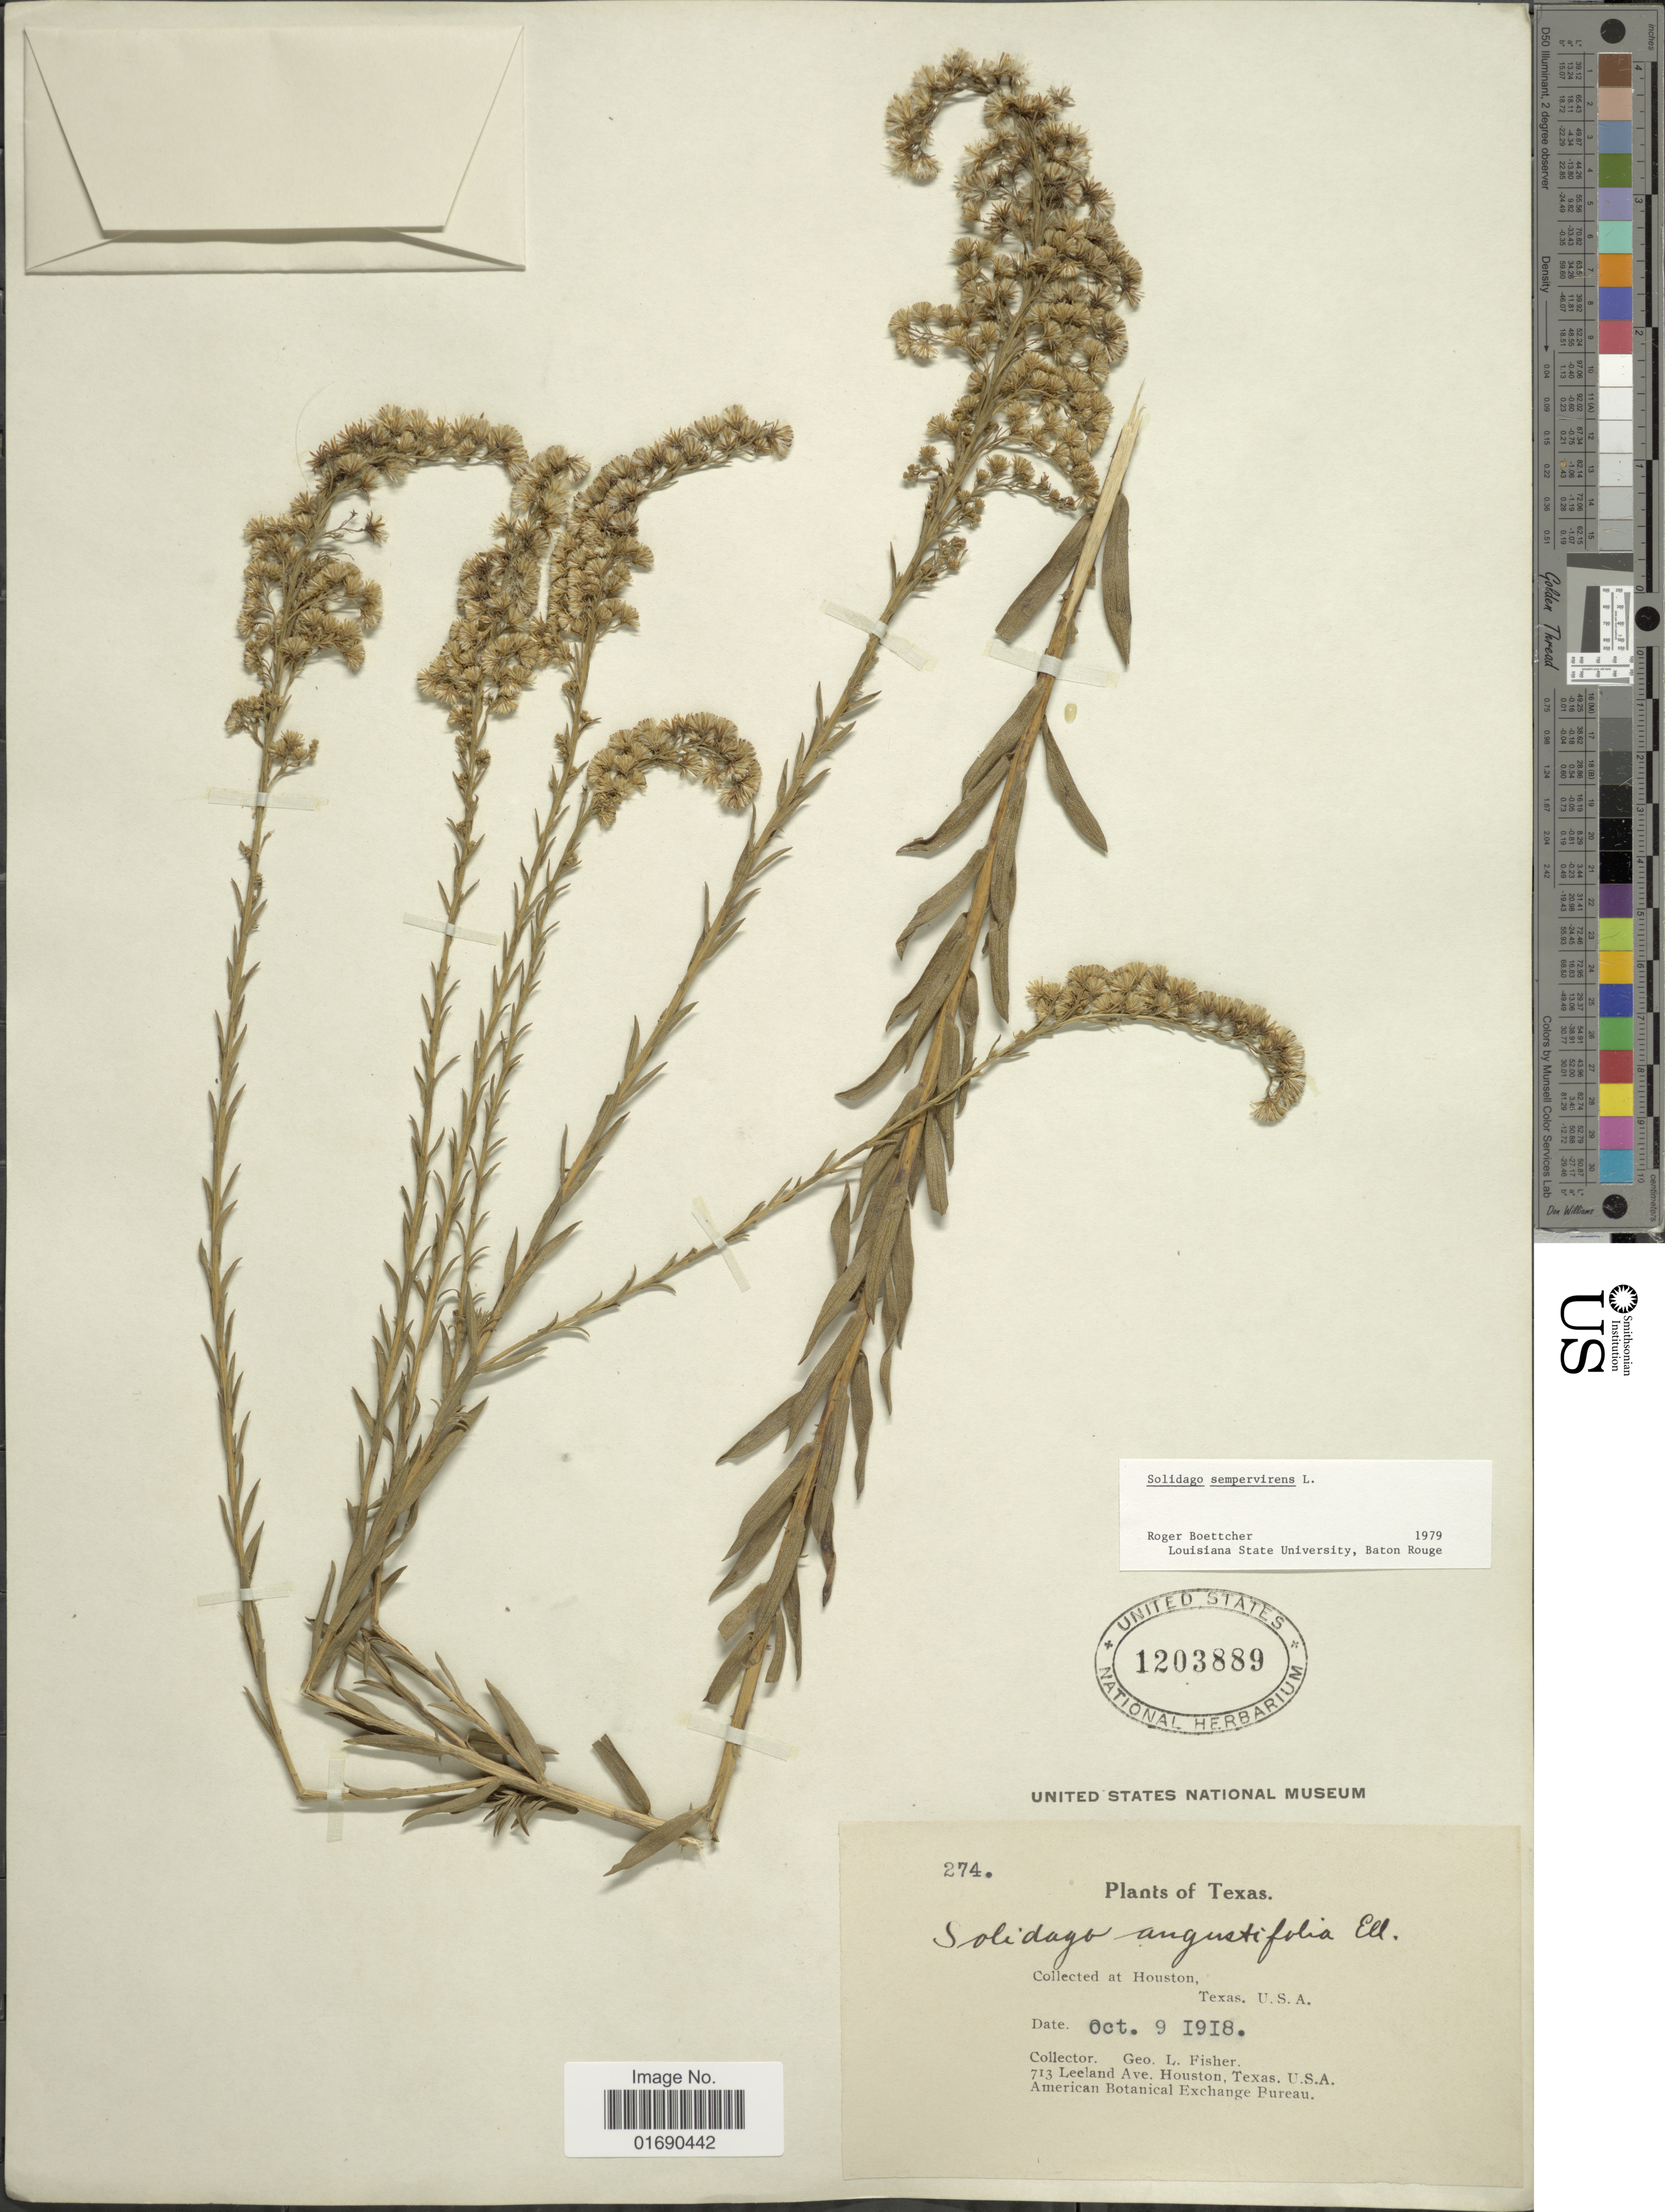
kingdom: Plantae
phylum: Tracheophyta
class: Magnoliopsida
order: Asterales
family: Asteraceae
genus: Solidago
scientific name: Solidago sempervirens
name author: L.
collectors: G. L. Fisher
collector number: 274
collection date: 1918-10-09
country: United States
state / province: Texas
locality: Houston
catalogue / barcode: US 1203889